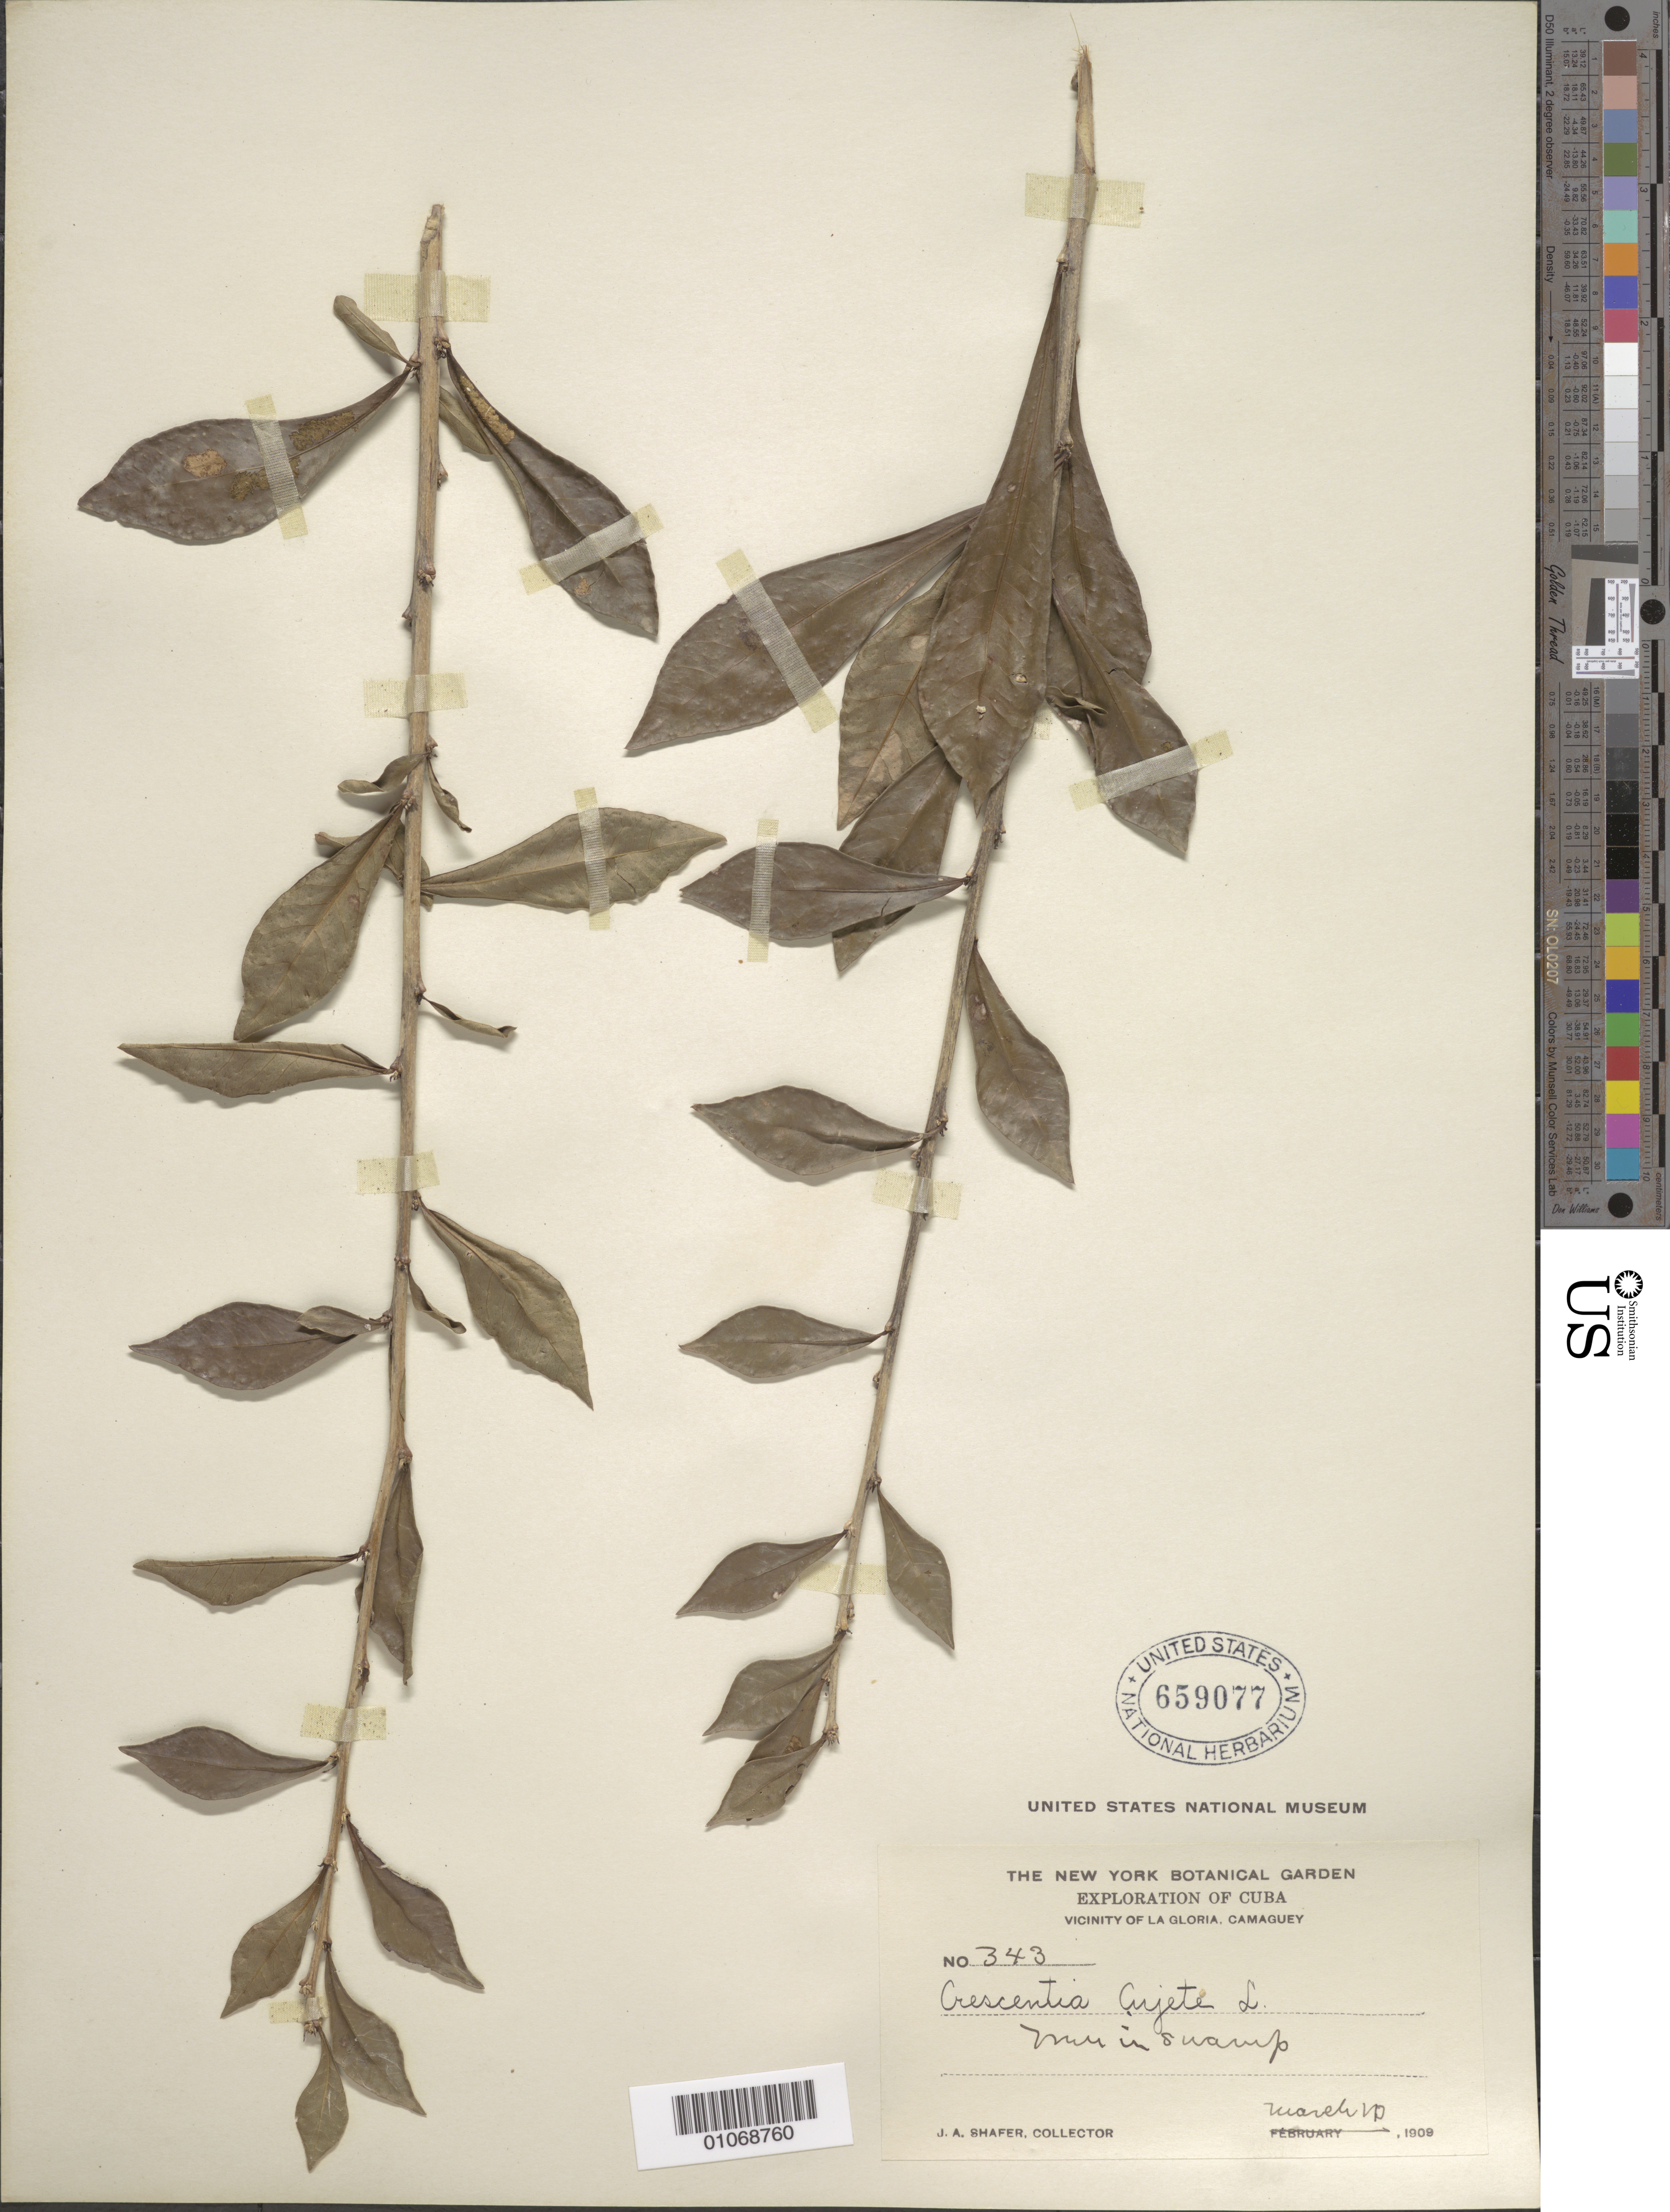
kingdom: Plantae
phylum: Tracheophyta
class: Magnoliopsida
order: Lamiales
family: Bignoniaceae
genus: Crescentia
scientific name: Crescentia cujete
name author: L.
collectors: J. A. Shafer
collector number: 343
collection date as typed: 10 Mar 1909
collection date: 1909-03-10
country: Cuba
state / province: Camagüey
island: Cuba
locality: Vine in swamp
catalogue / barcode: US 659077